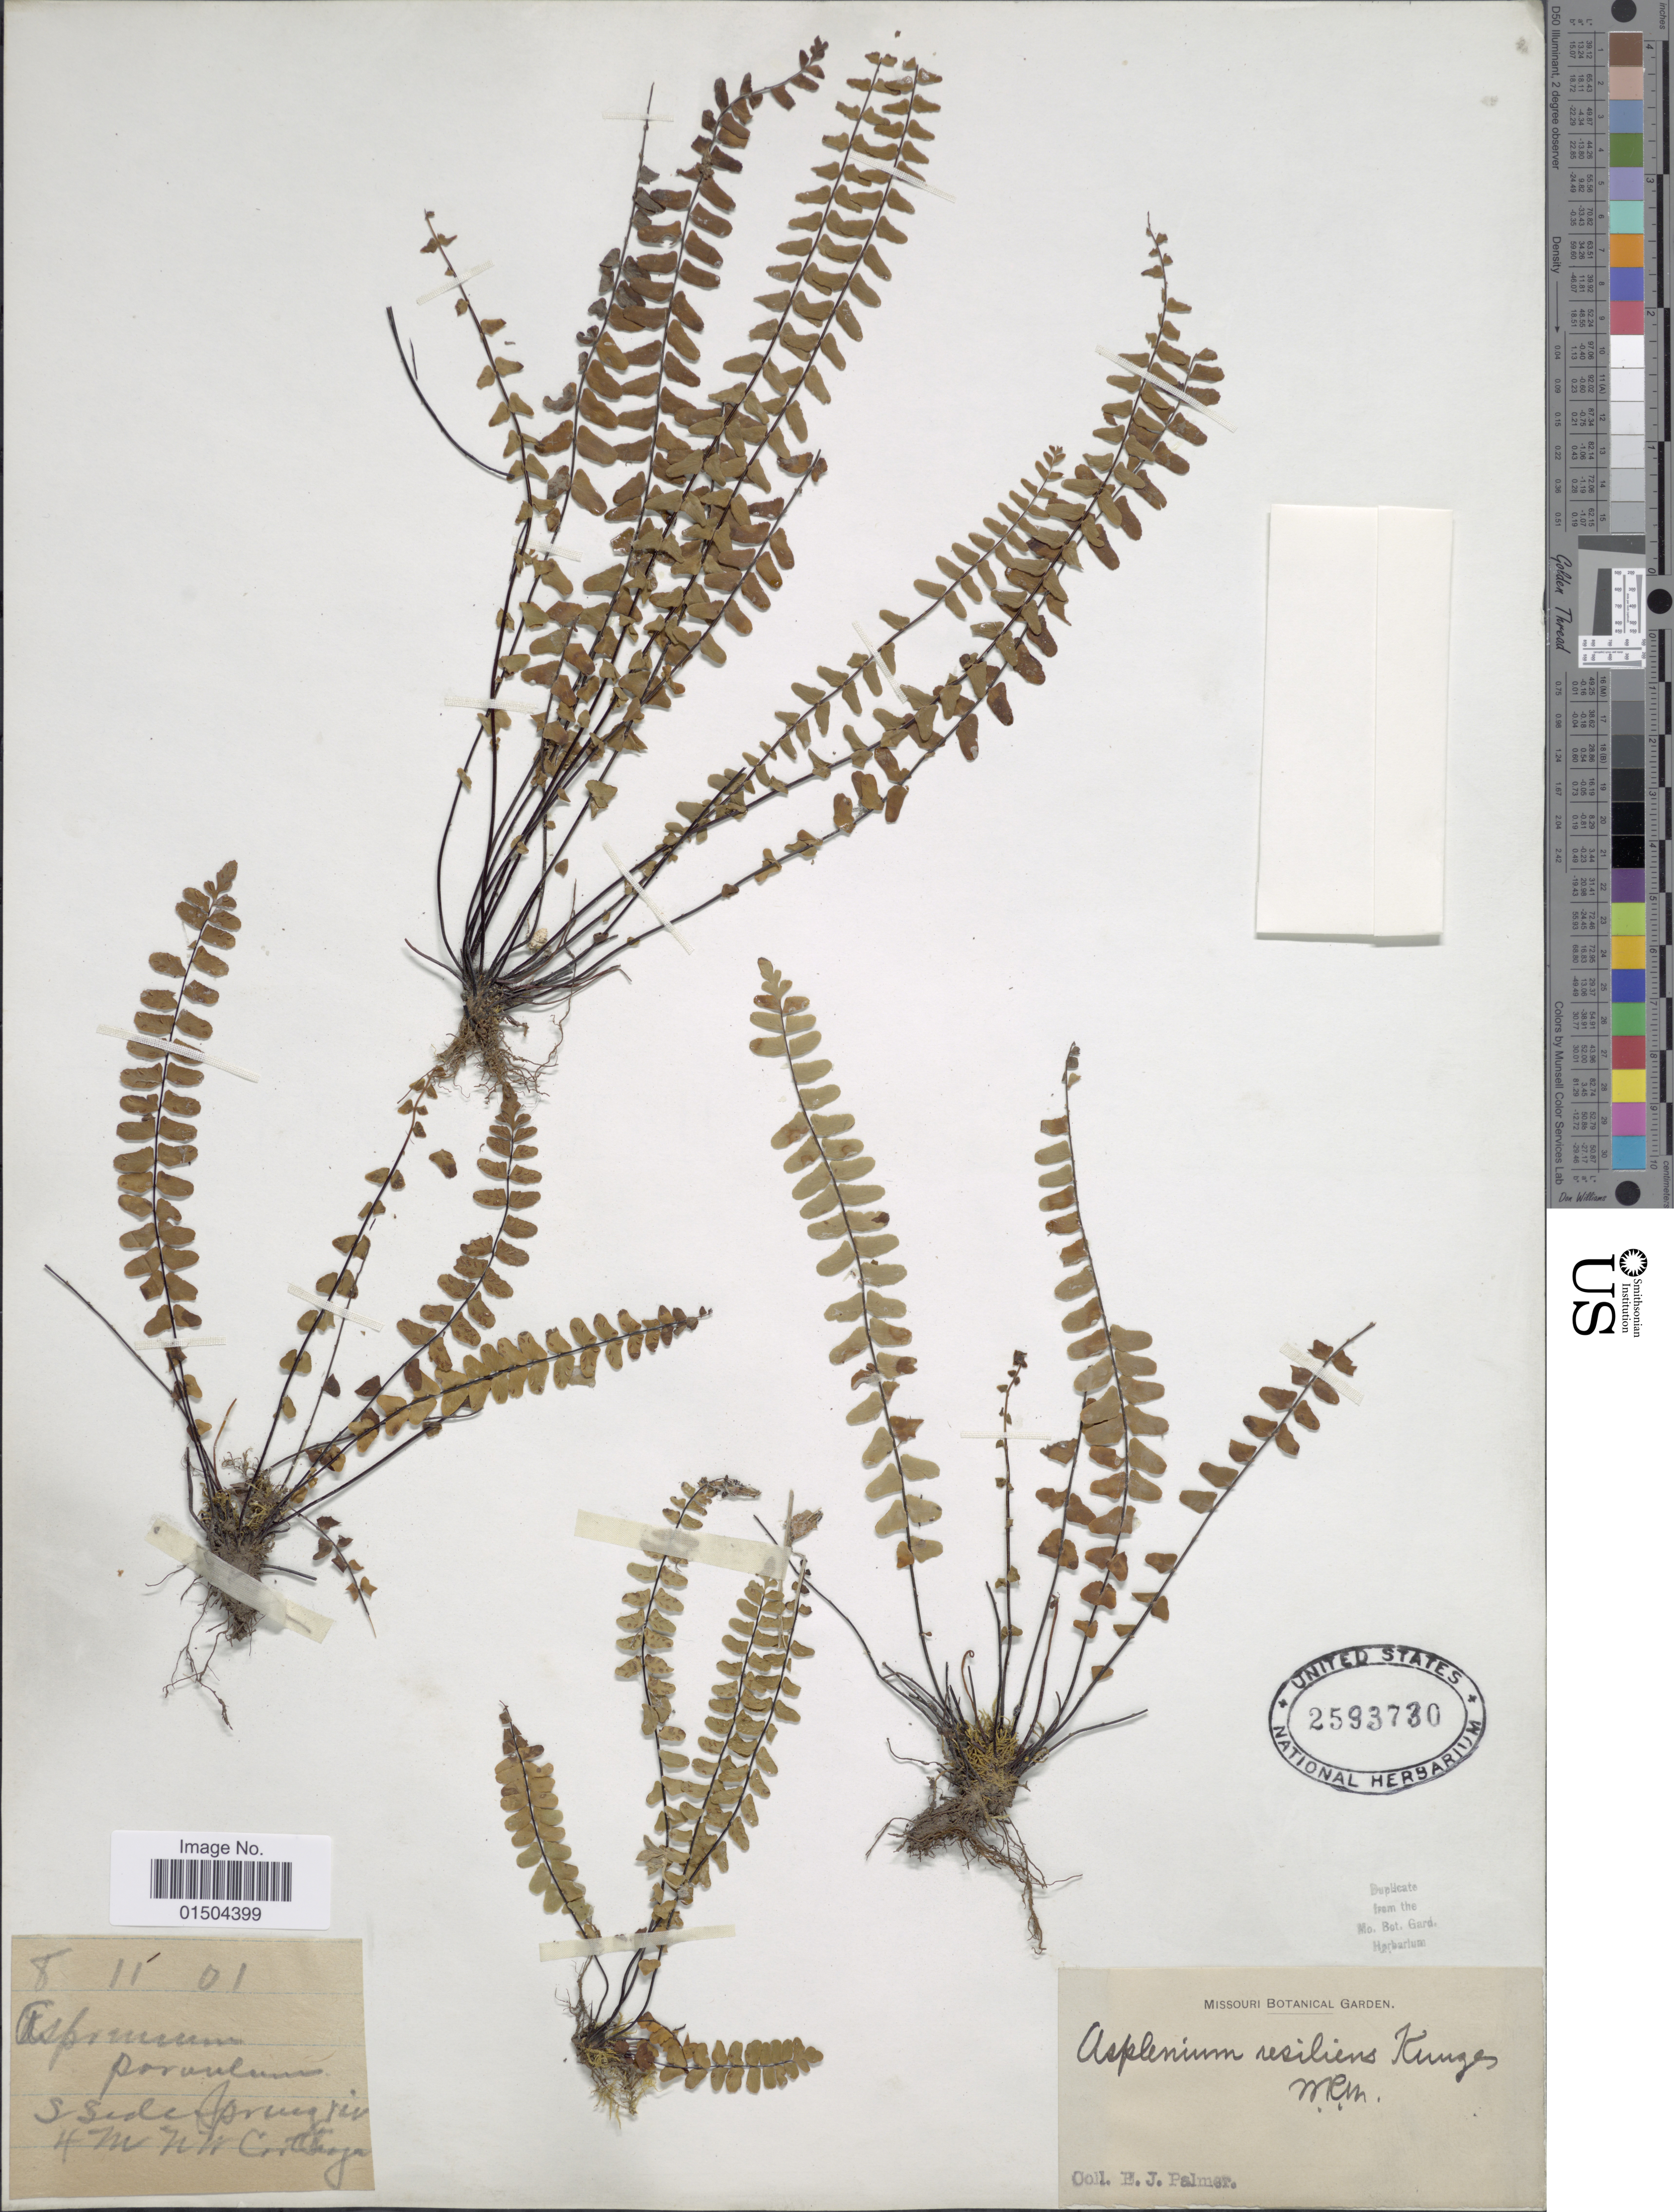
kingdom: Plantae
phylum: Tracheophyta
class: Polypodiopsida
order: Polypodiales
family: Aspleniaceae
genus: Asplenium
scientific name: Asplenium resiliens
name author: Kunze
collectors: E. J. Palmer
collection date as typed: Transcribed d/m/y: /11/1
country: United States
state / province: Missouri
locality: S side Spring riv 4 m N W Carthage. [interpreted]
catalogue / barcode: US 2593730